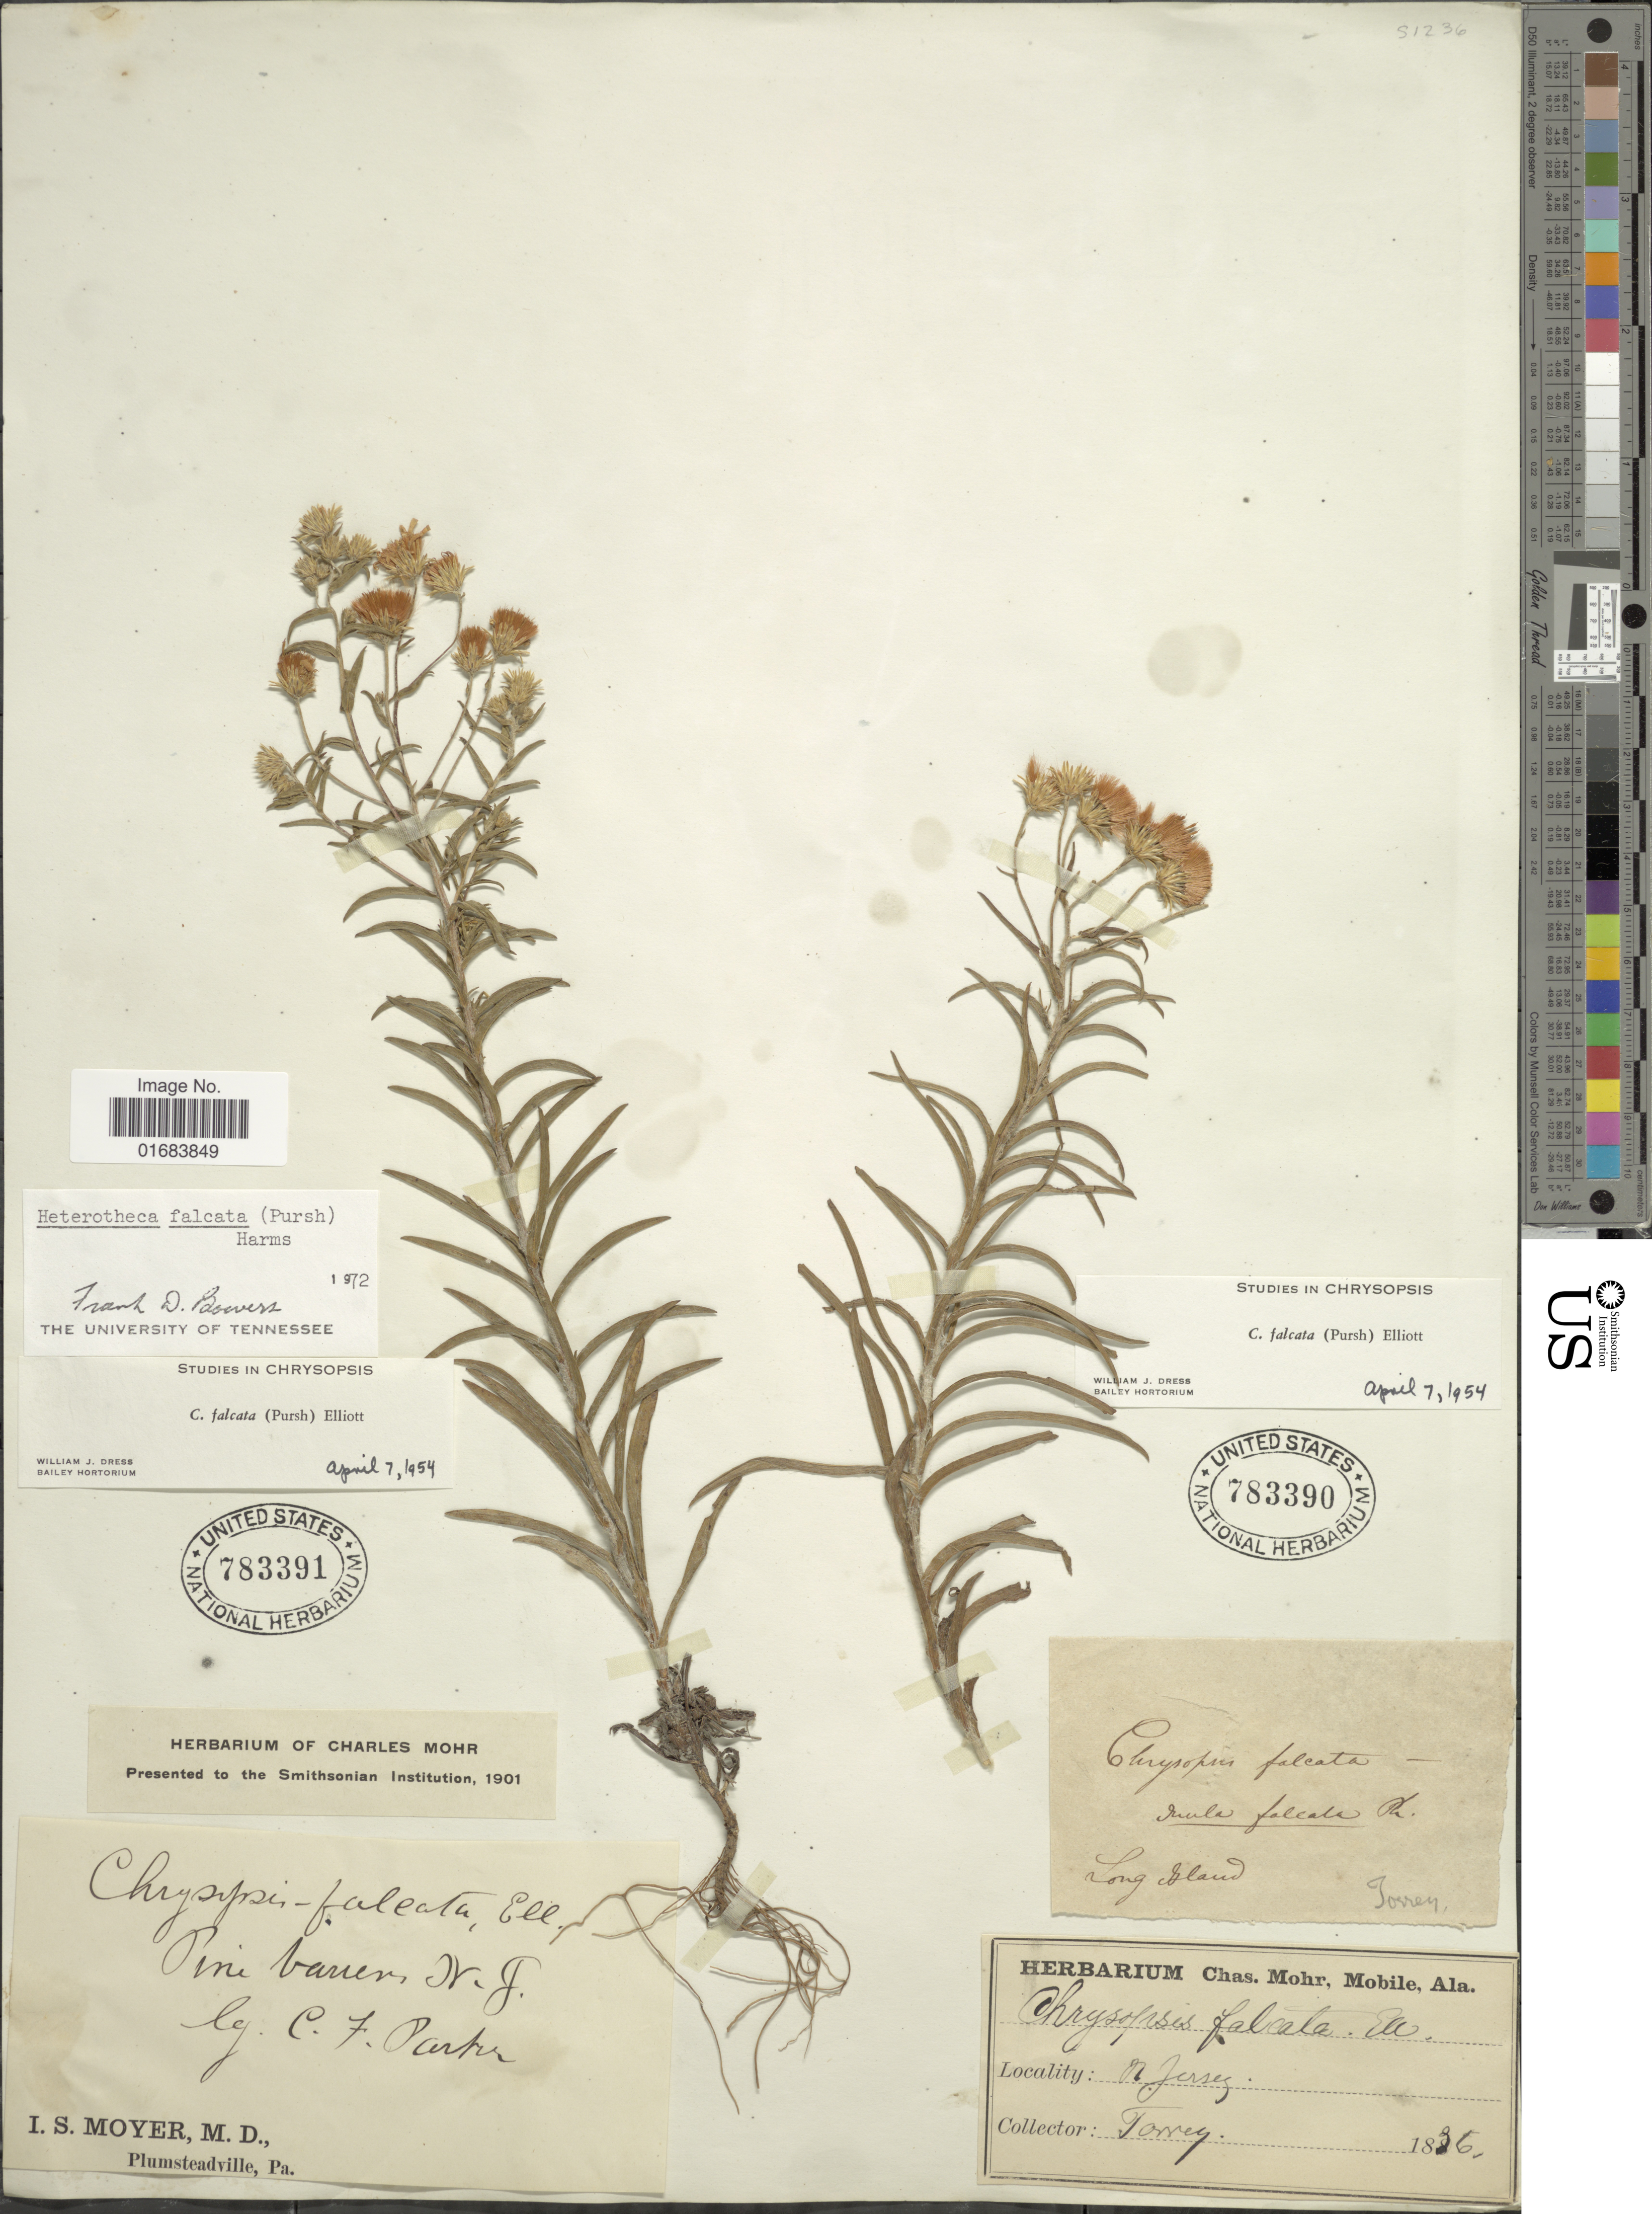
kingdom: Plantae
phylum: Tracheophyta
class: Magnoliopsida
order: Asterales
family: Asteraceae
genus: Pityopsis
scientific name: Pityopsis falcata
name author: (Pursh) Nutt.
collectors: C. F. Parker & J. Torrey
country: United States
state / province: New Jersey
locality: Pine barren.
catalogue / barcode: US 783391